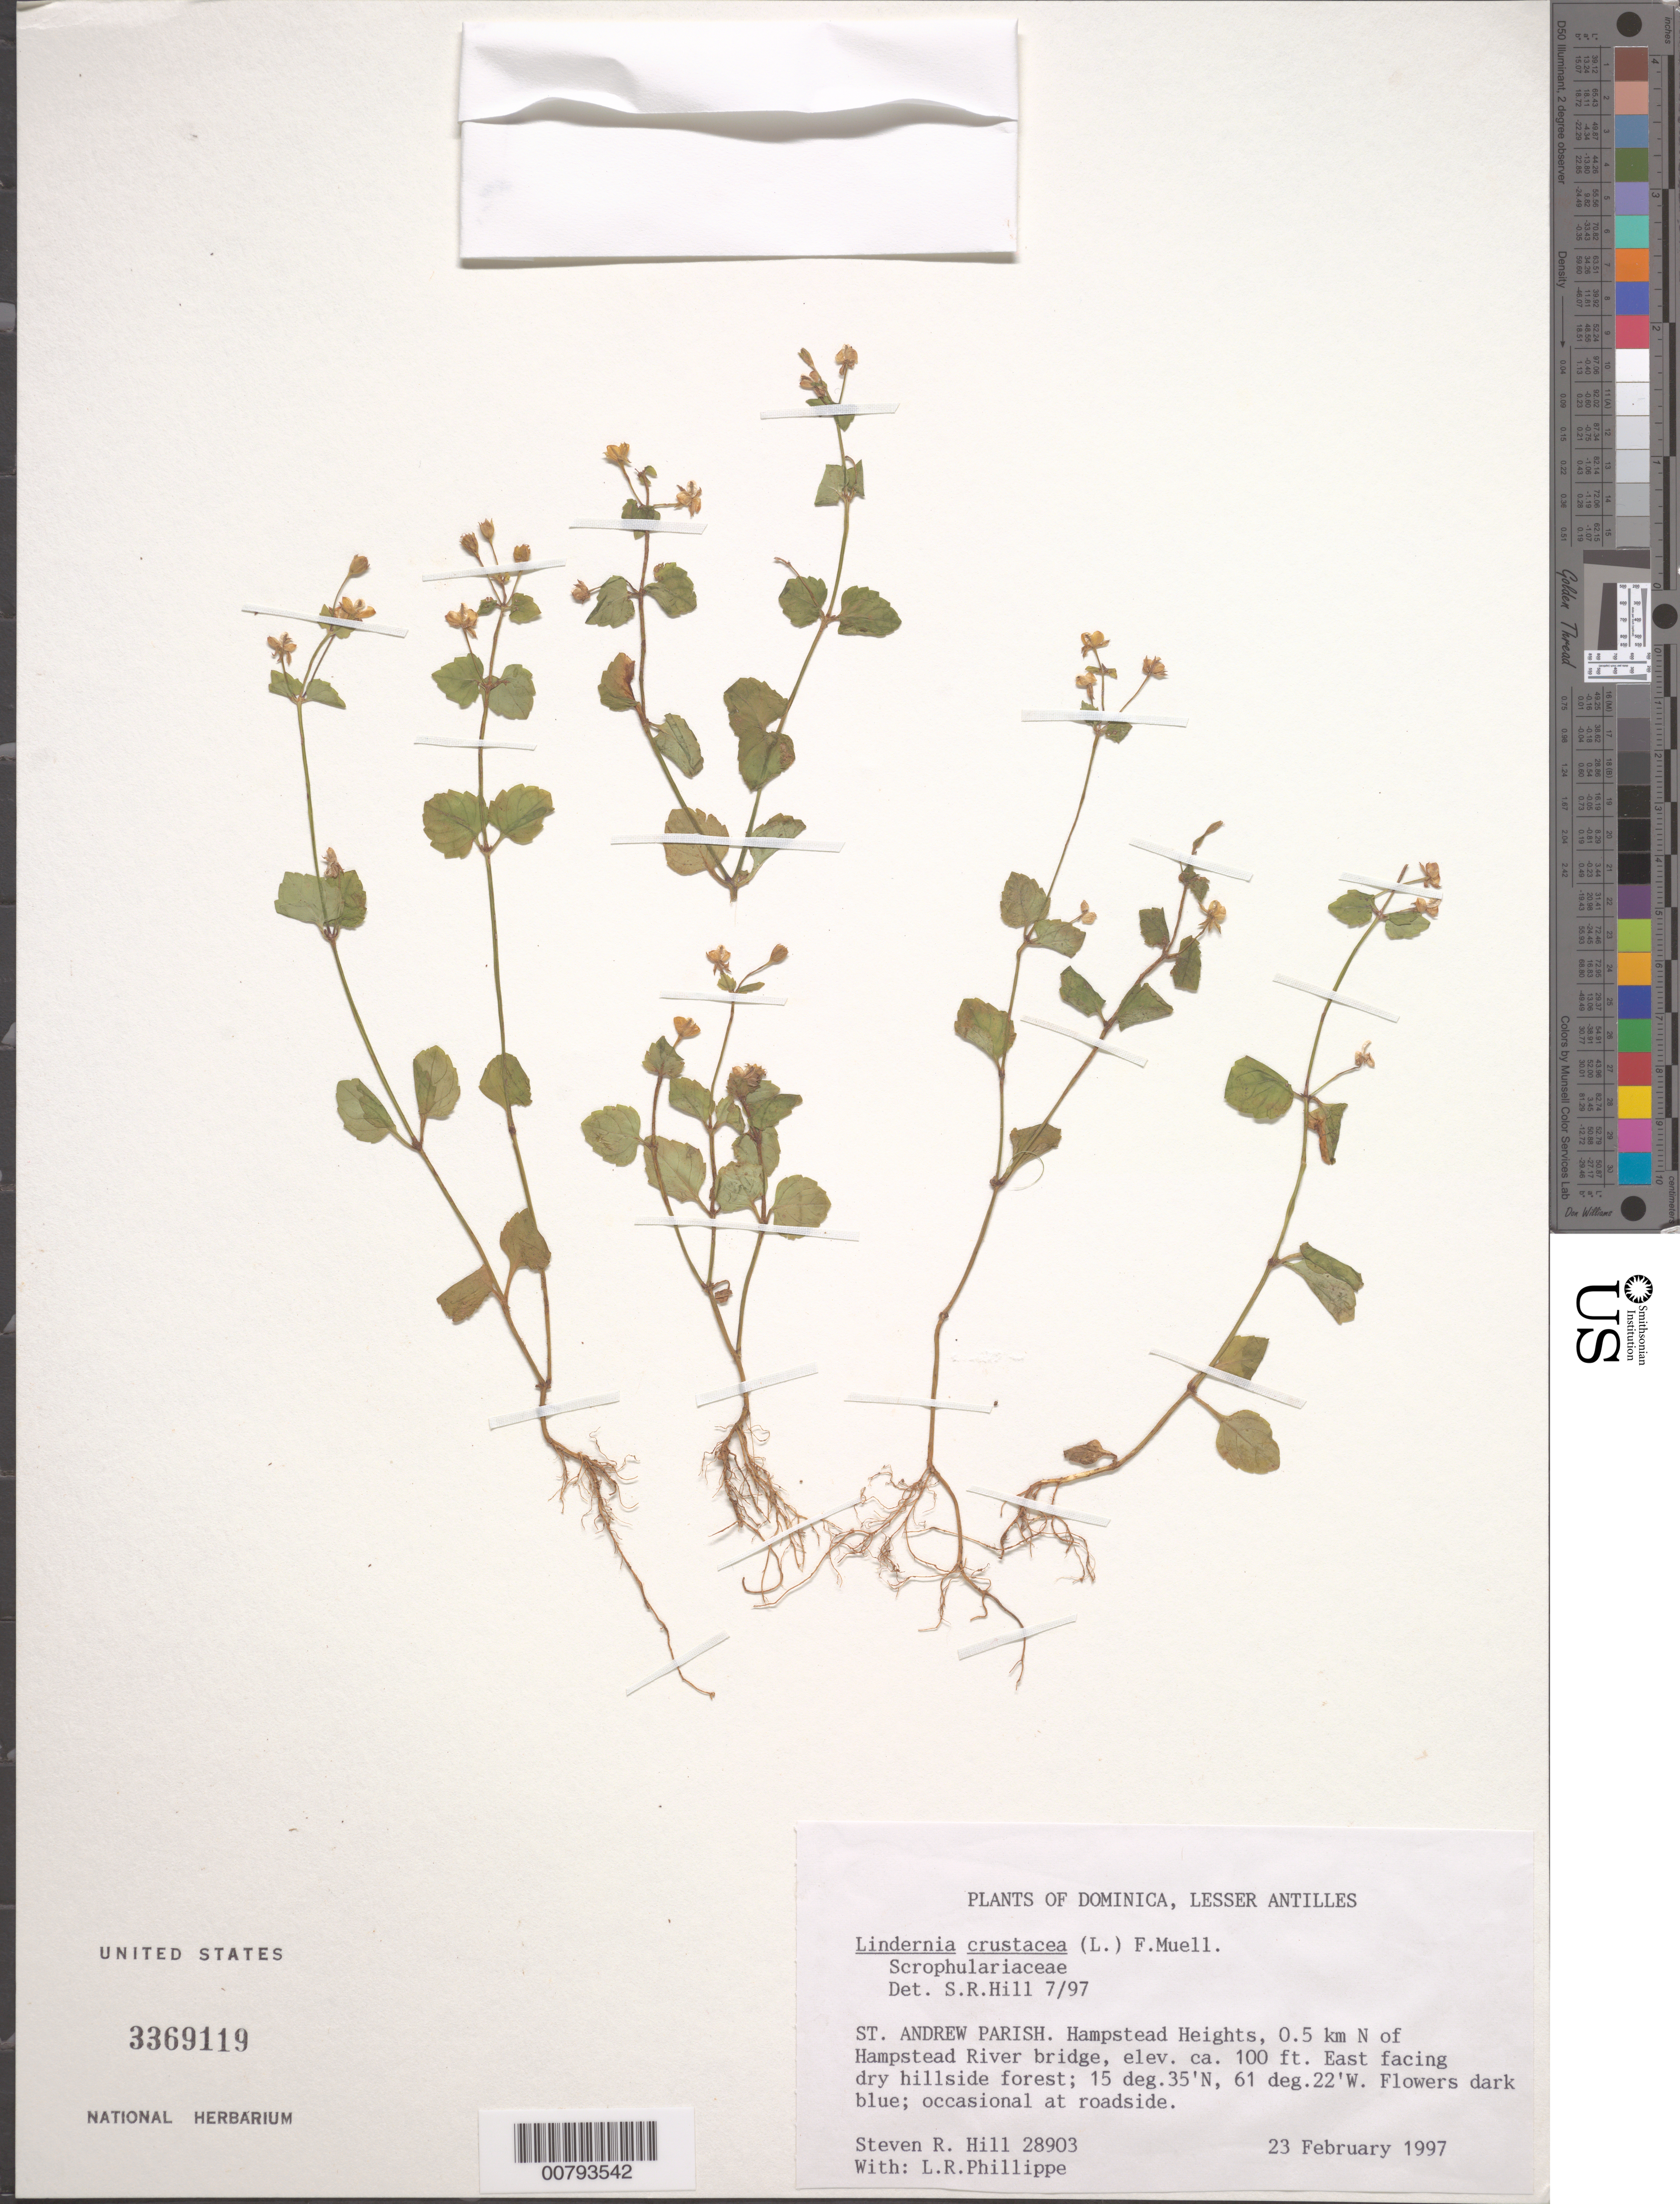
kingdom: Plantae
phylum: Tracheophyta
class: Magnoliopsida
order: Lamiales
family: Linderniaceae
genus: Lindernia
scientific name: Lindernia crustacea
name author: (L.) F. Muell.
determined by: Hill, Steven R.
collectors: S. R. Hill & L. Phillippe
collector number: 28903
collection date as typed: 23 Feb 1997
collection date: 1997-02-23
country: Dominica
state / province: St. Andrew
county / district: Hampstead Heights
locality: St. Andrew Parish. Hampstead Heights, 0.5 km N of Hampstead River bridge, elev. ca. 100 ft. East facing dry hillside forest; 15 deg. 35'N, 61 deg. 22'W. Flowers dark blue; occasional at roadside.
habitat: dry hillside forest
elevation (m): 30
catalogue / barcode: US 3369119